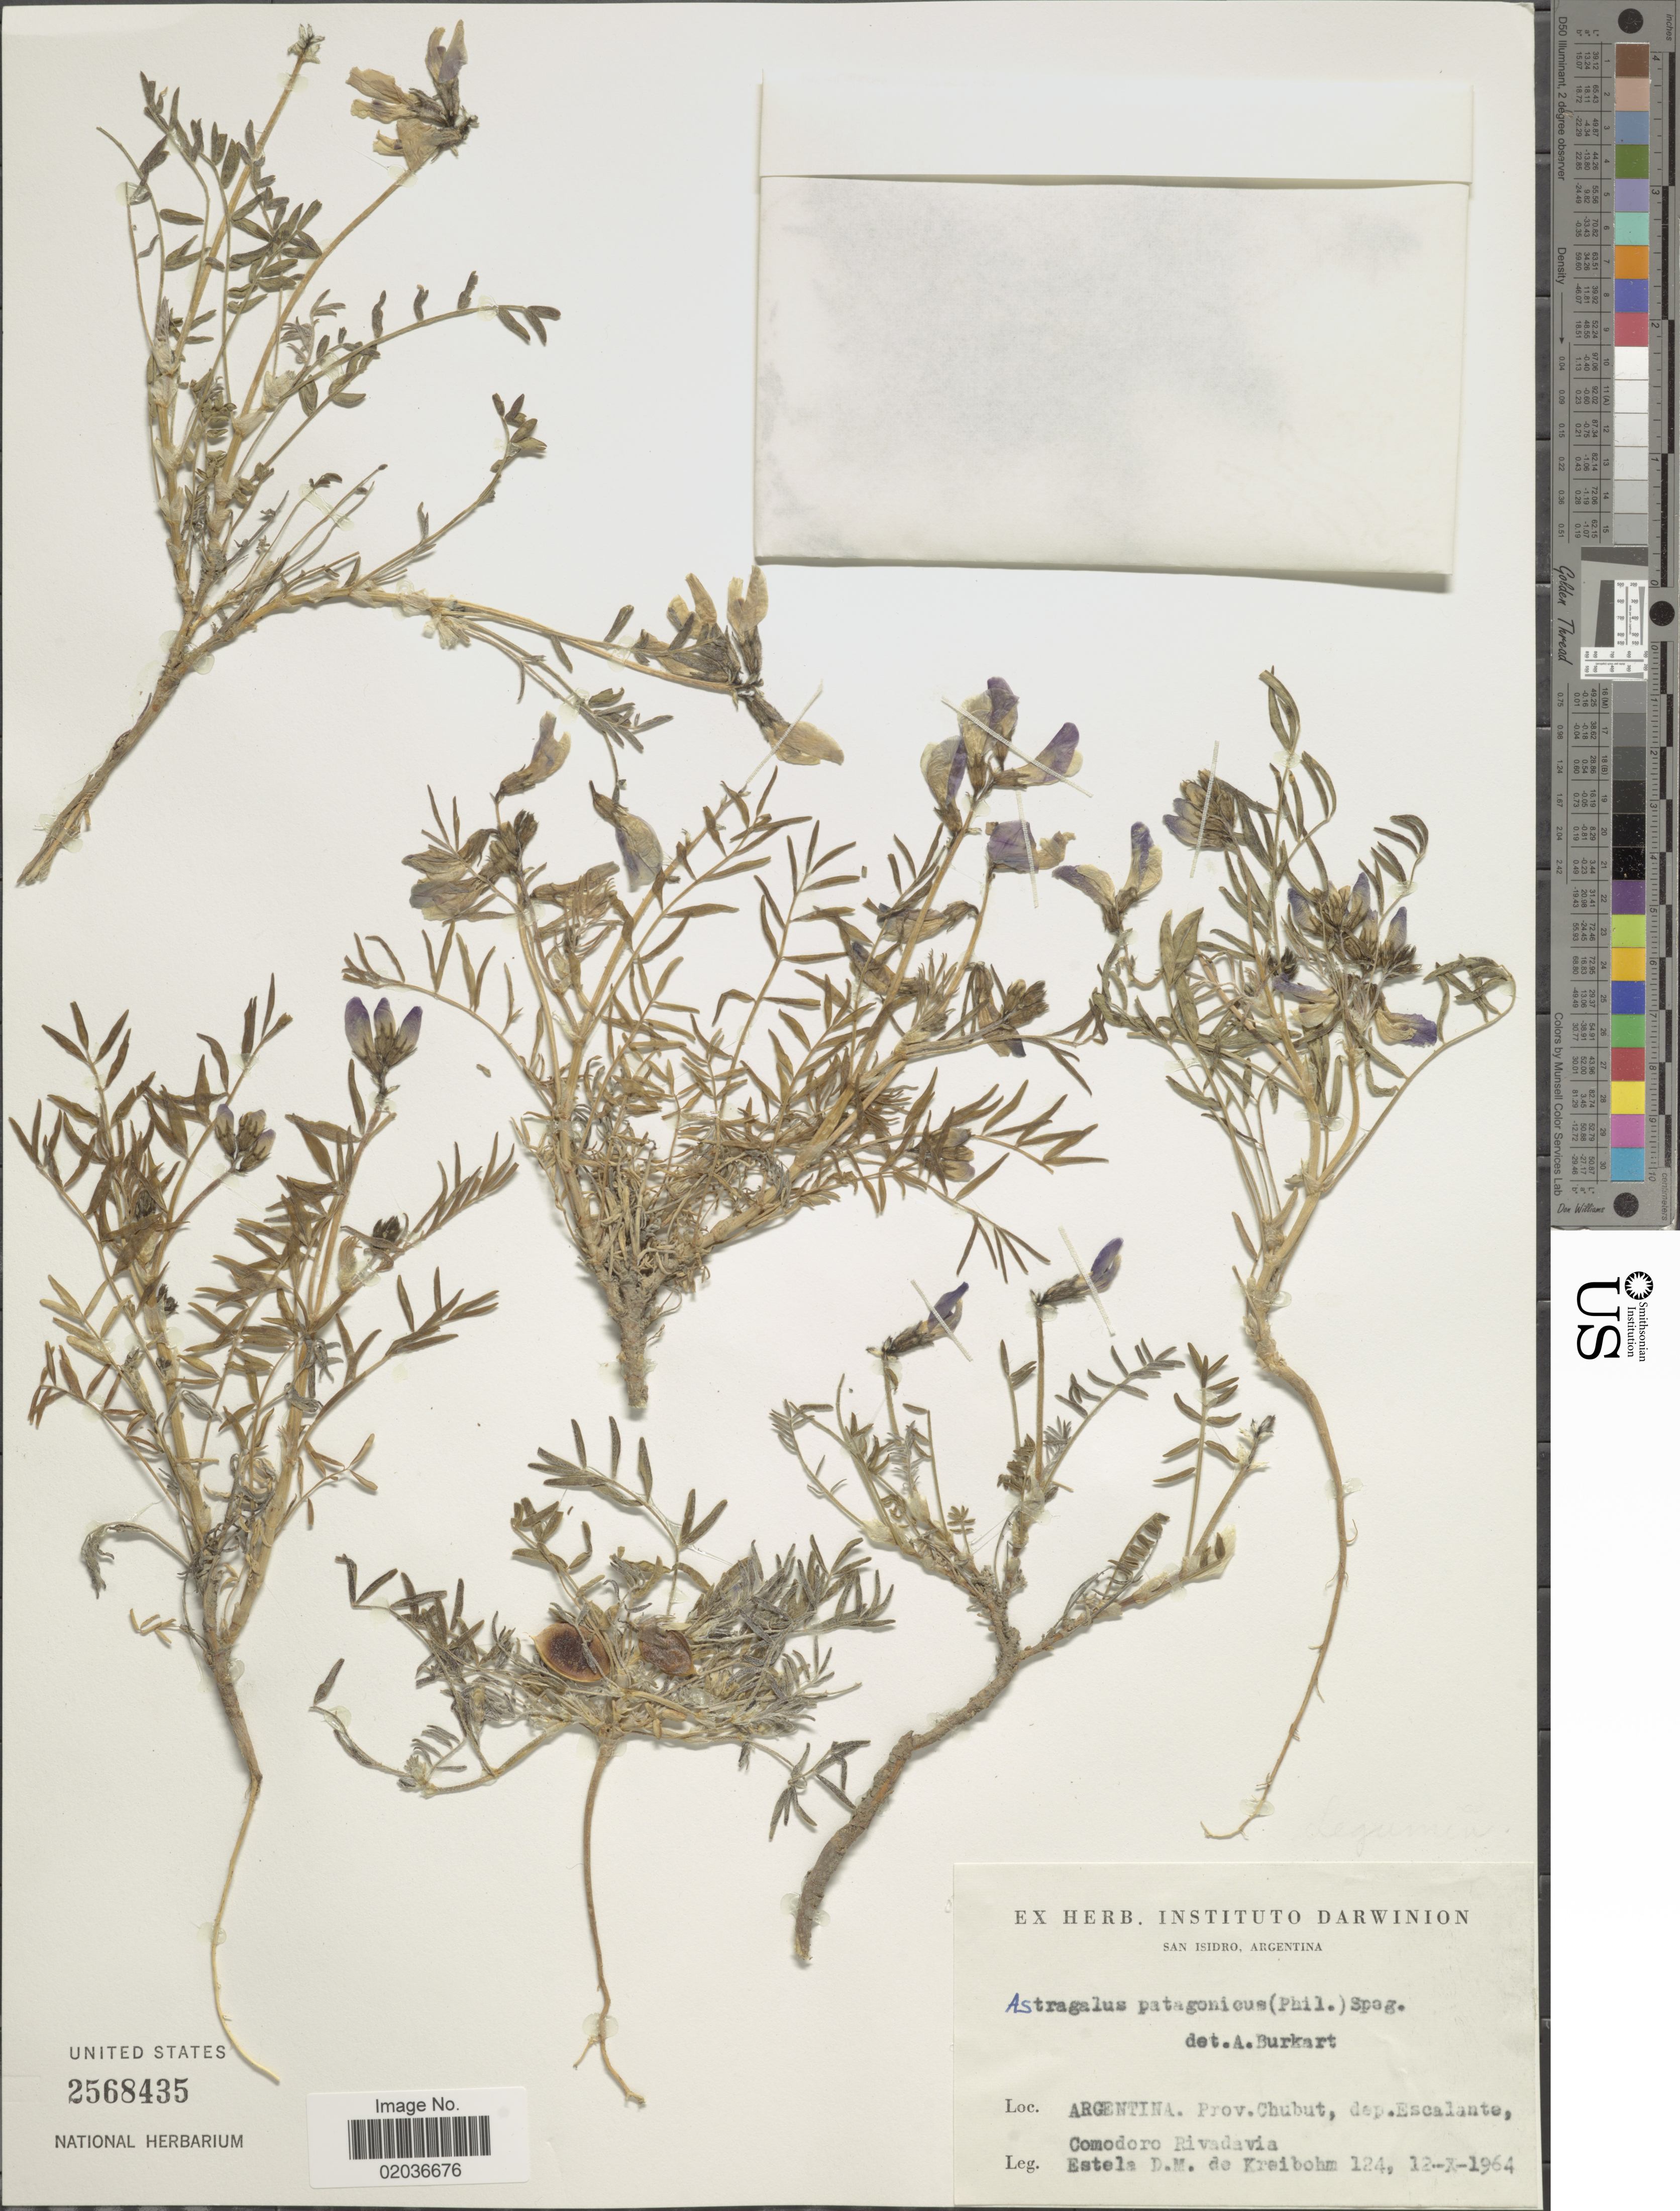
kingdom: Plantae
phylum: Tracheophyta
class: Magnoliopsida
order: Fabales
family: Fabaceae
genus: Astragalus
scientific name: Astragalus patagonicus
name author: (Phil.) Speg.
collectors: E. Kreibohm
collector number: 124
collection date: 1964-10-12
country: Argentina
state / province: Chubut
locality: Prov. Chubut, dep. Escalanrte, Comodoro Rivadavia, Estela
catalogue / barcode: US 2568435